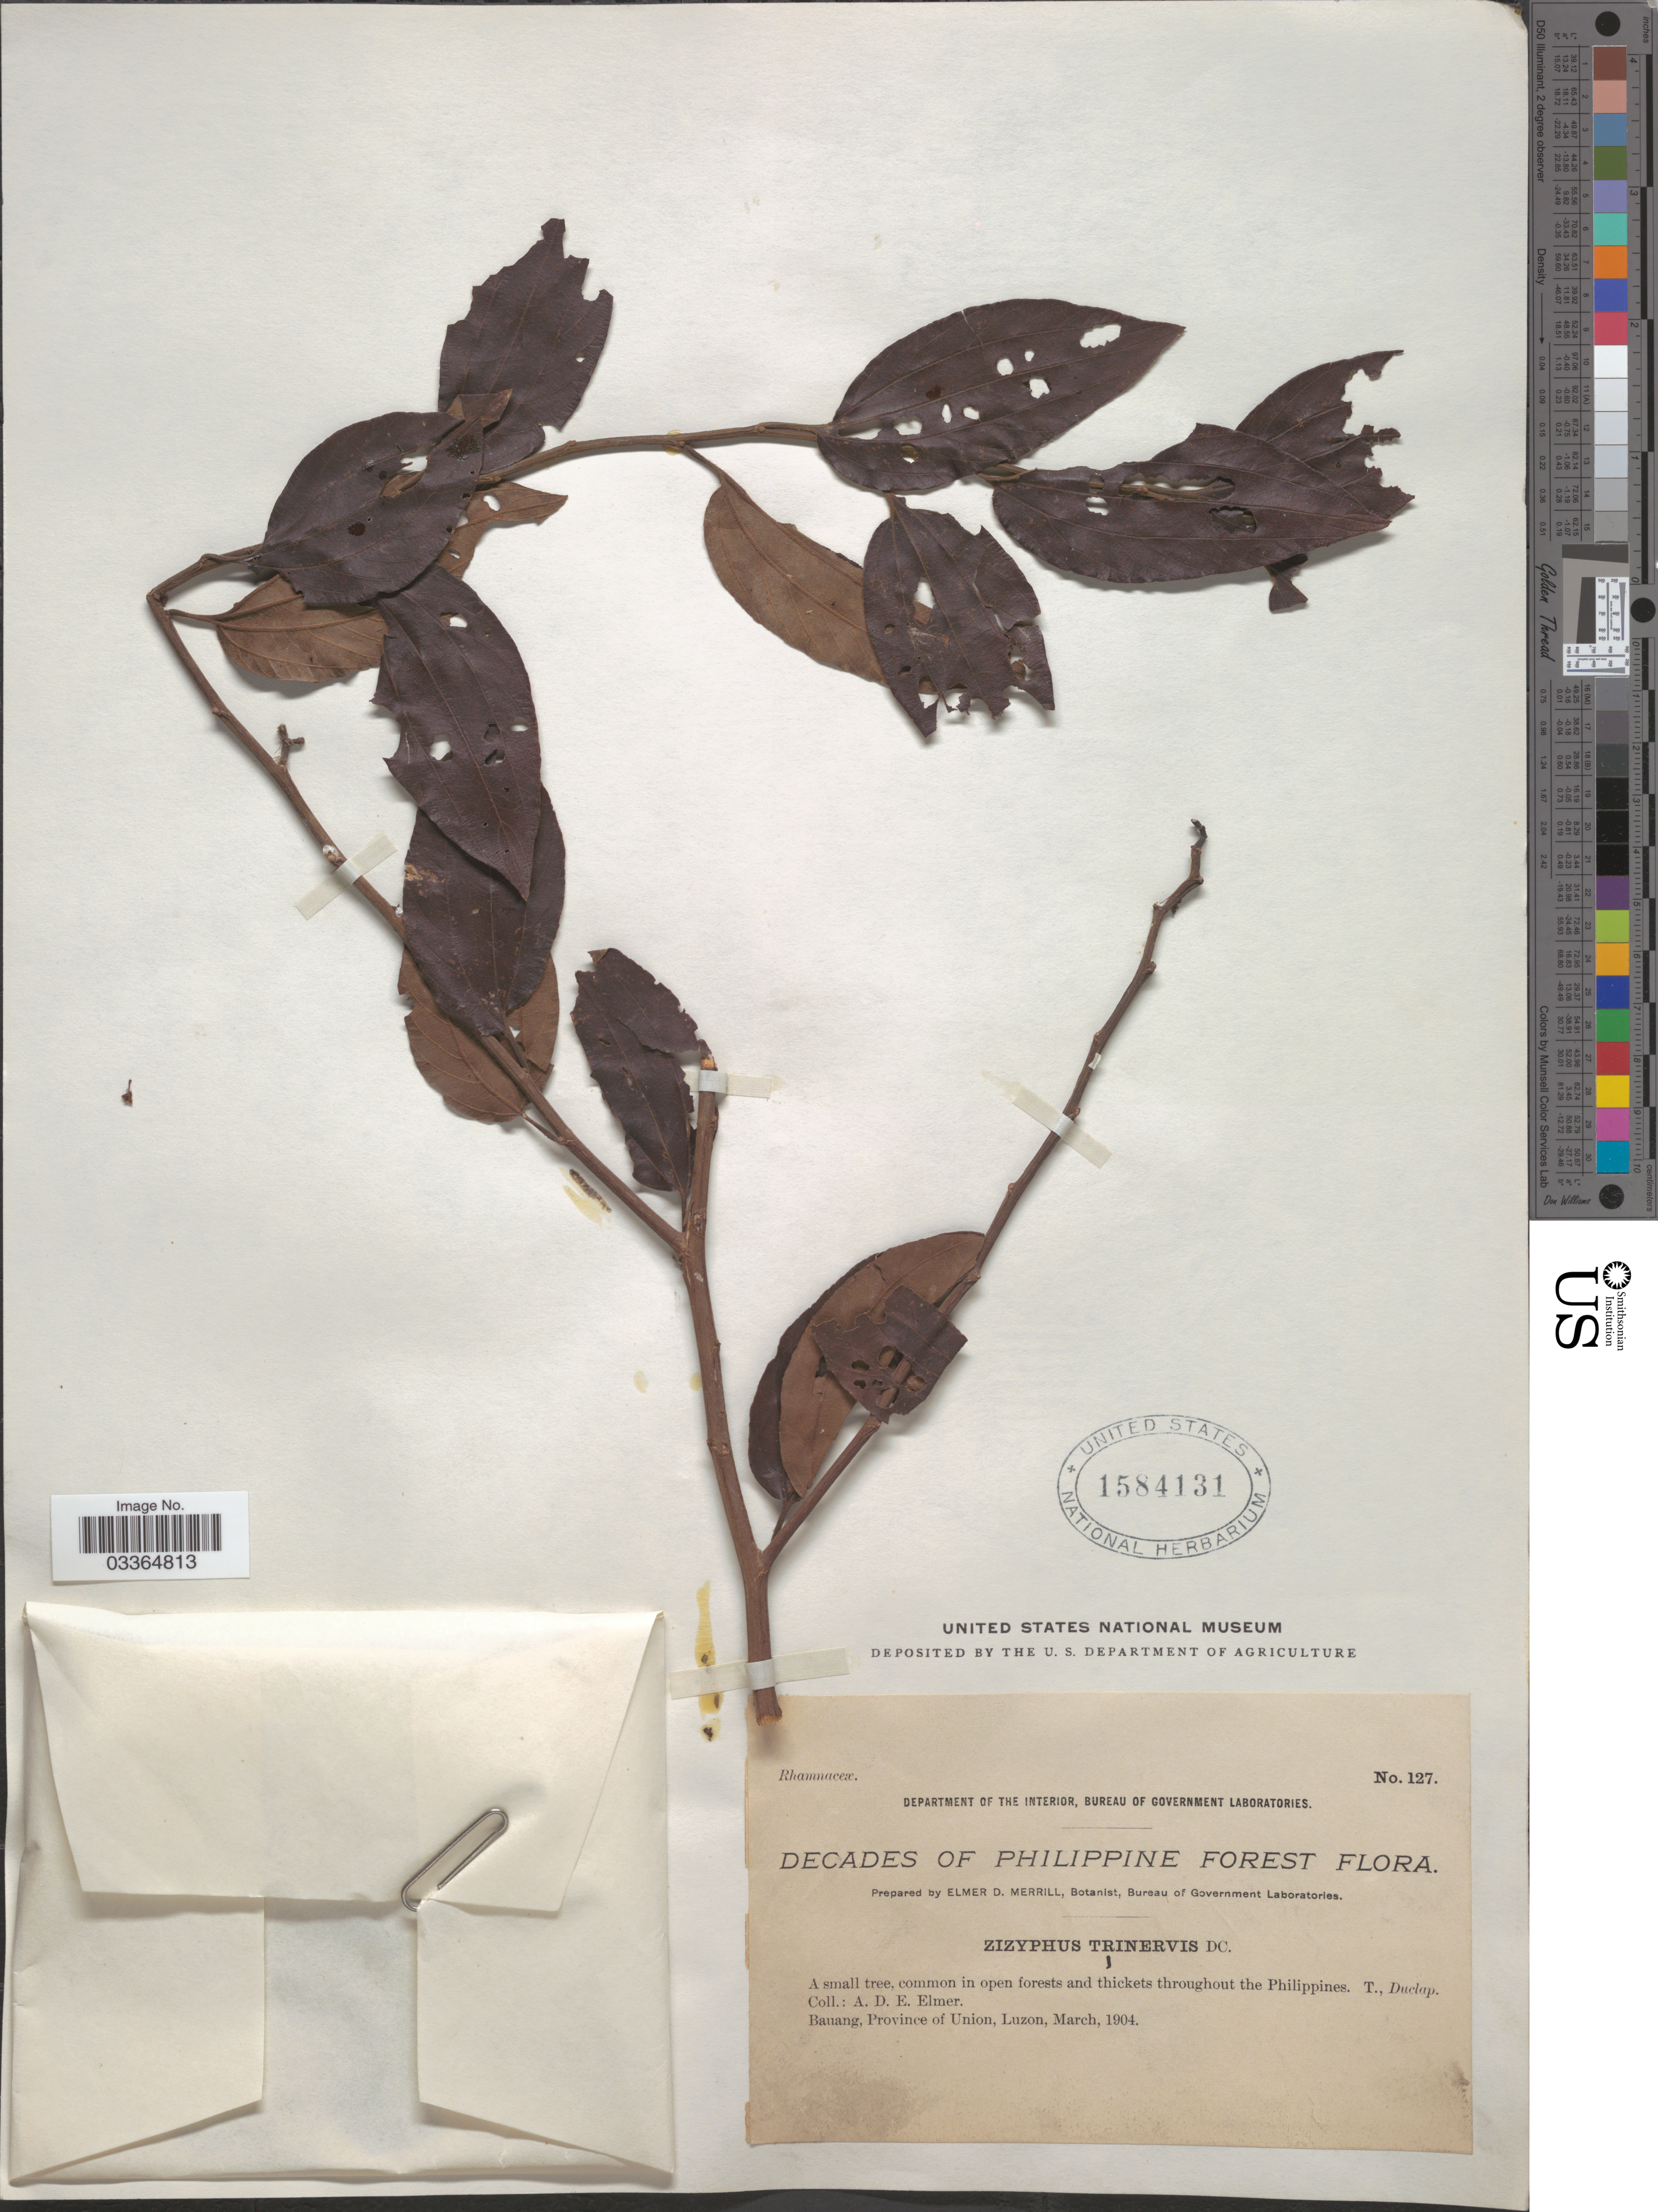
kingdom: Plantae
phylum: Tracheophyta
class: Magnoliopsida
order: Rosales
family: Rhamnaceae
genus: Ziziphus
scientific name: Ziziphus trinervia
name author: (Cav.) Poir.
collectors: A. D. E. Elmer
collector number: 127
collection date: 1904-03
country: Philippines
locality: Bauang, Province of Union, Luzon.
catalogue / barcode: US 1584131